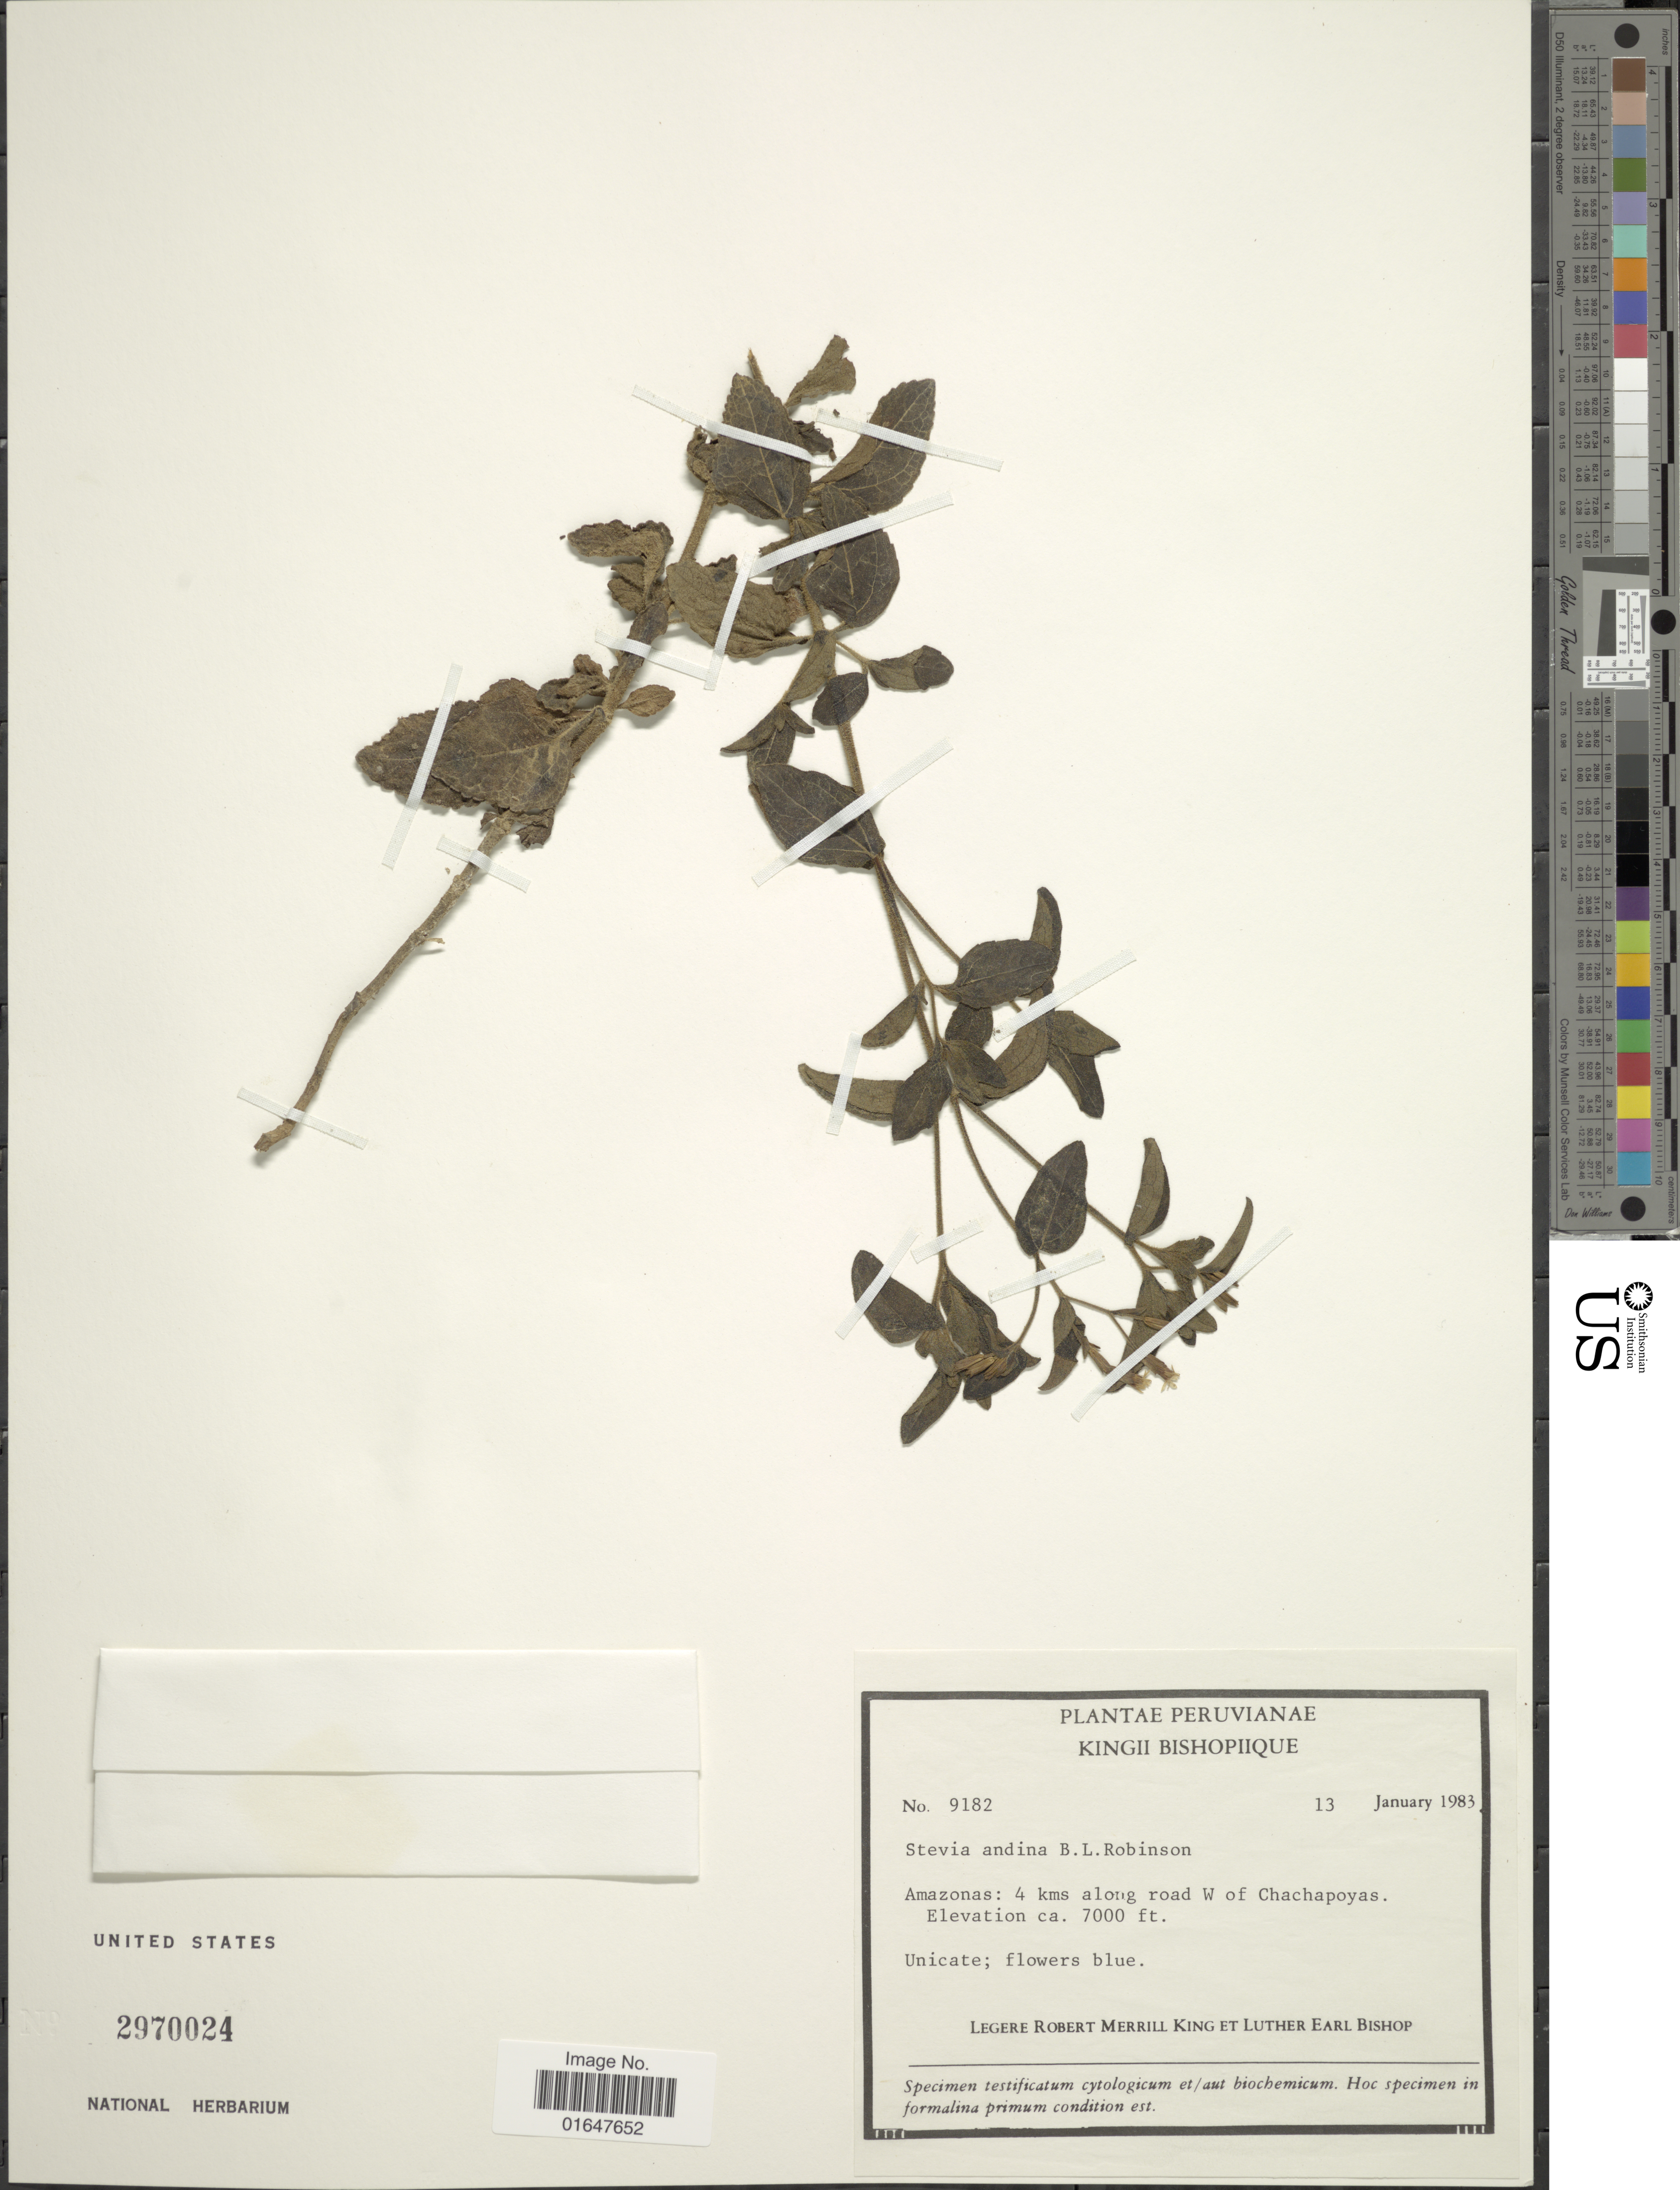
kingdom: Plantae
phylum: Tracheophyta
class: Magnoliopsida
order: Asterales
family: Asteraceae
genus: Stevia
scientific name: Stevia andina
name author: B.L. Rob.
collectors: R. M. King & L. E. Bishop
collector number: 9182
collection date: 1983-01-13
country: Peru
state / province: Amazonas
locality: Peruvianae, 4 kms along road W of Chachapoyas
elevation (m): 2134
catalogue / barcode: US 2970024